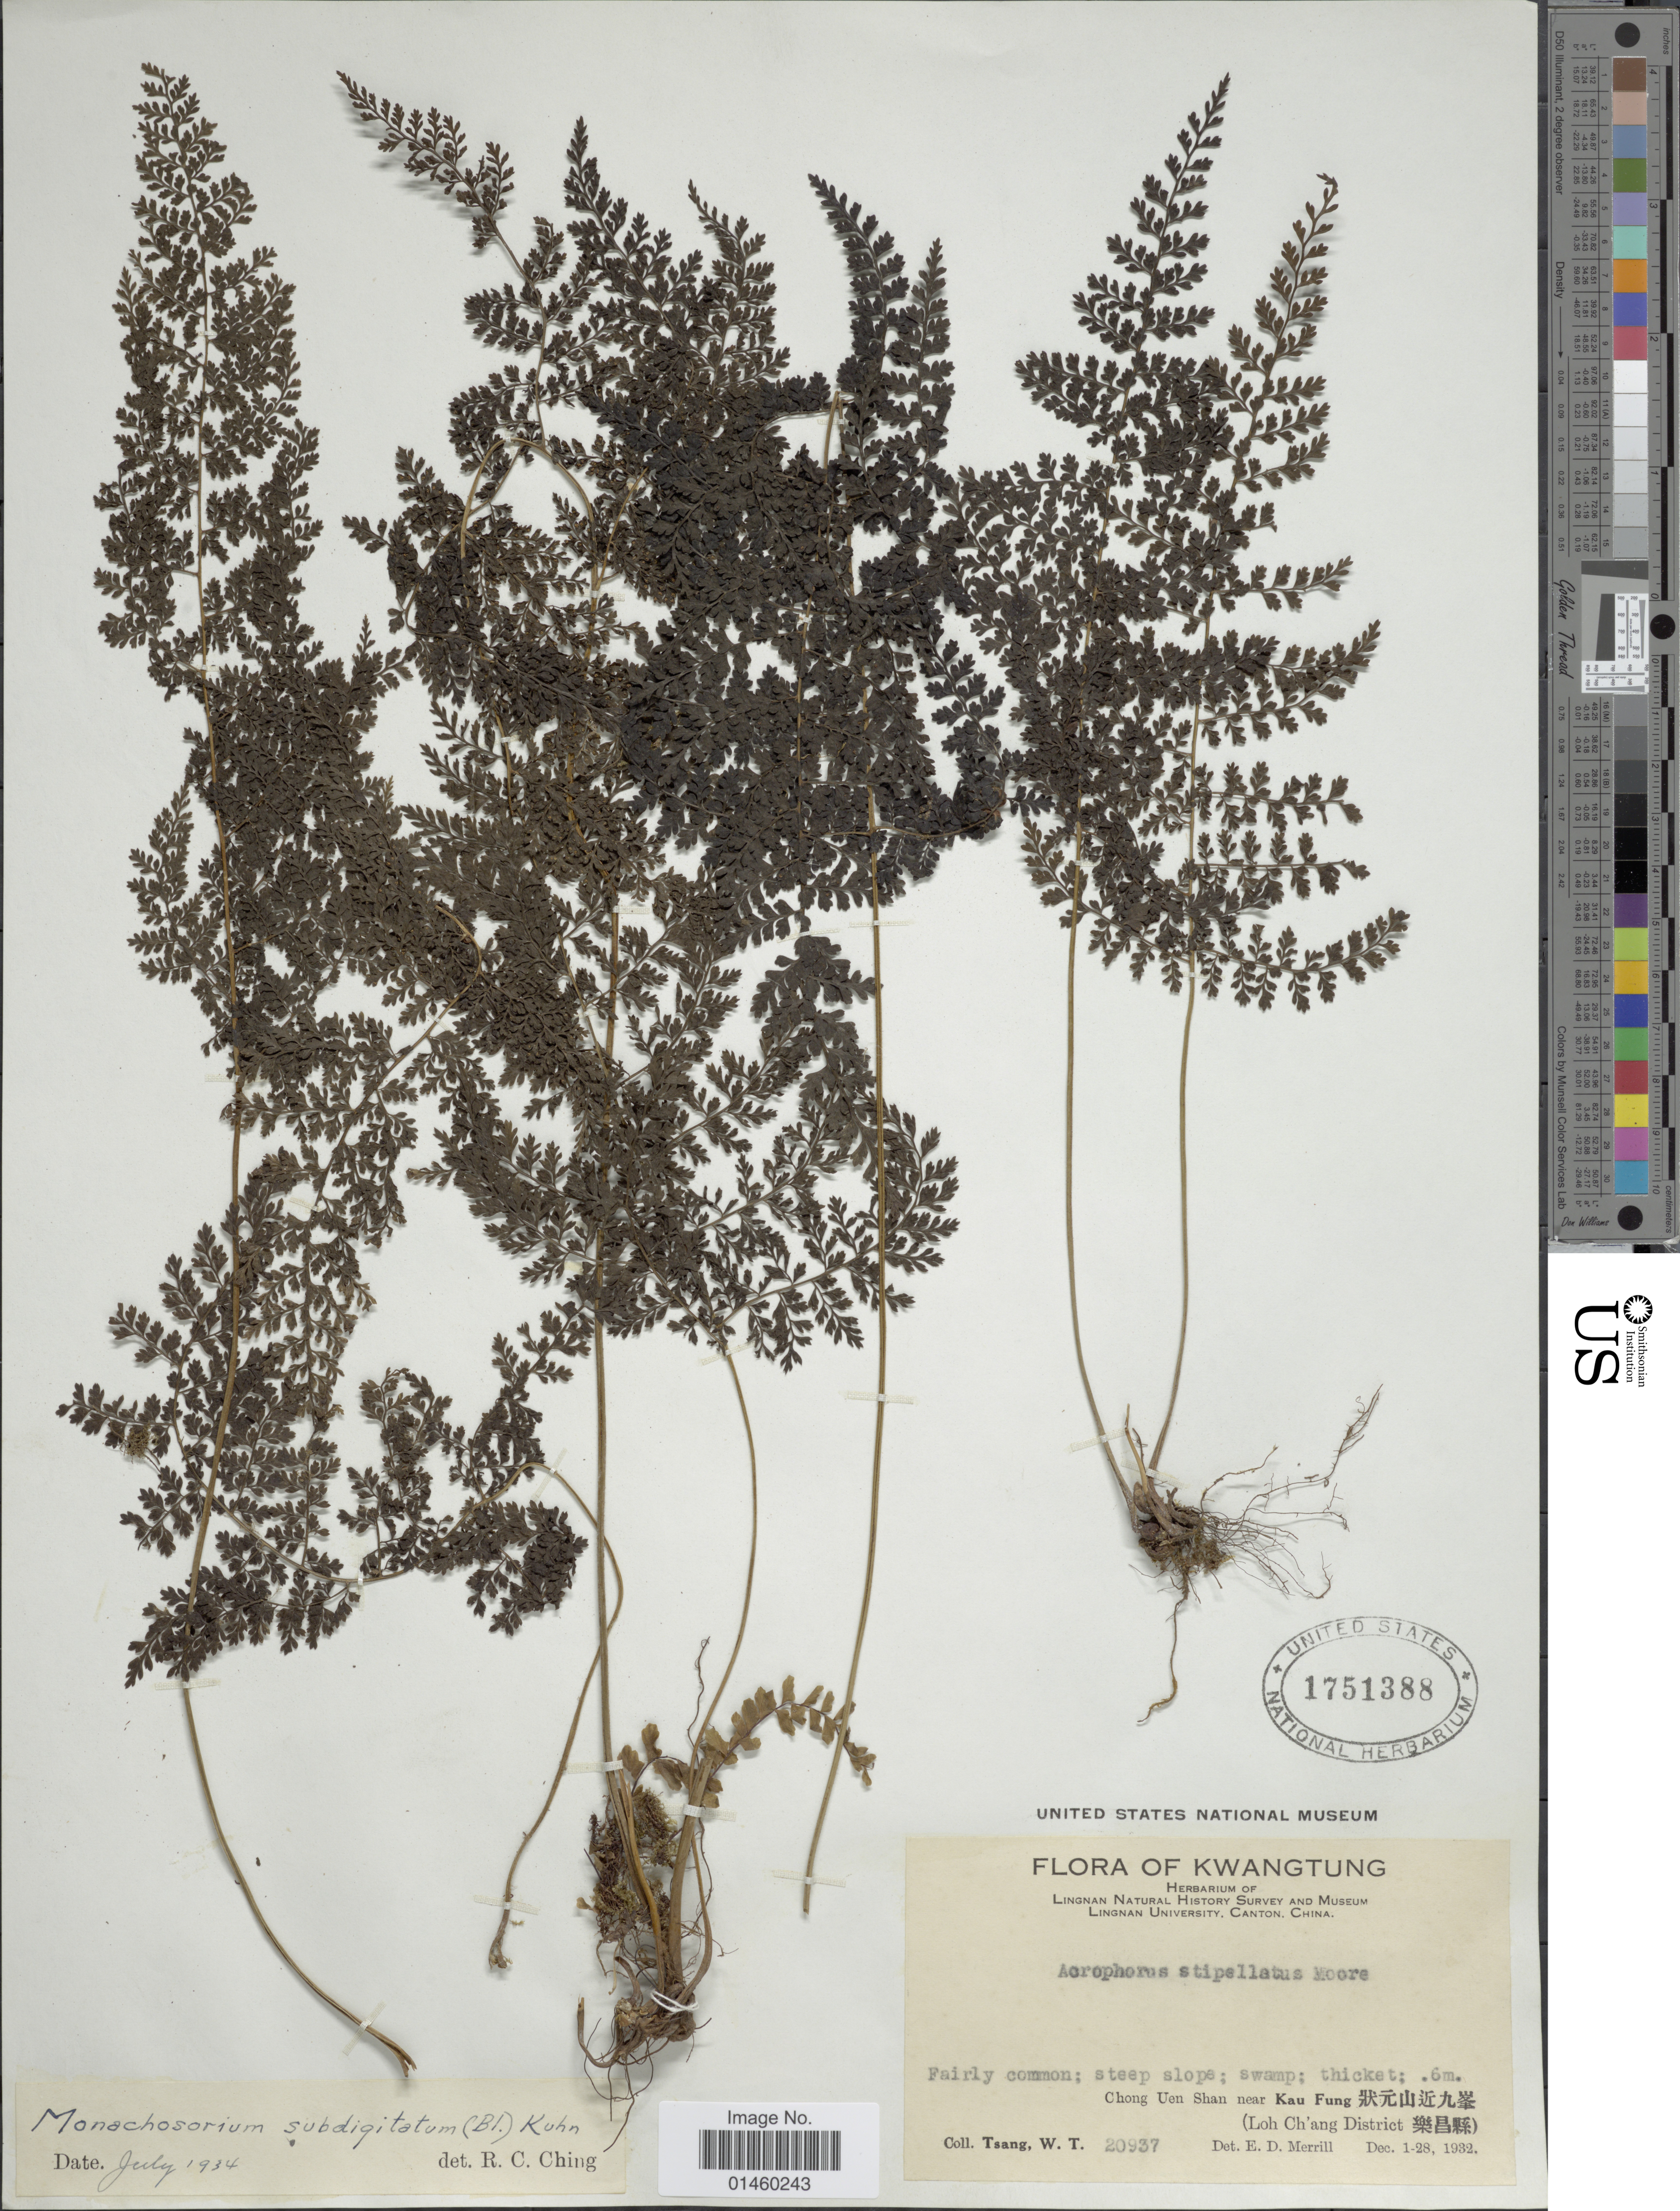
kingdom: Plantae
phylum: Tracheophyta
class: Polypodiopsida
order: Polypodiales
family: Dennstaedtiaceae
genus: Monachosorum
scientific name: Monachosorum subdigitatum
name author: (Blume) Kuhn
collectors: W. T. Tsang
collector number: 20937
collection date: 1932-12-01/1932-12-28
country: China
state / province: Guangdong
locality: Kwangtung. Chong Uen Shan near Kau Fung (Loh Ch'ang District).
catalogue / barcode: US 1751388